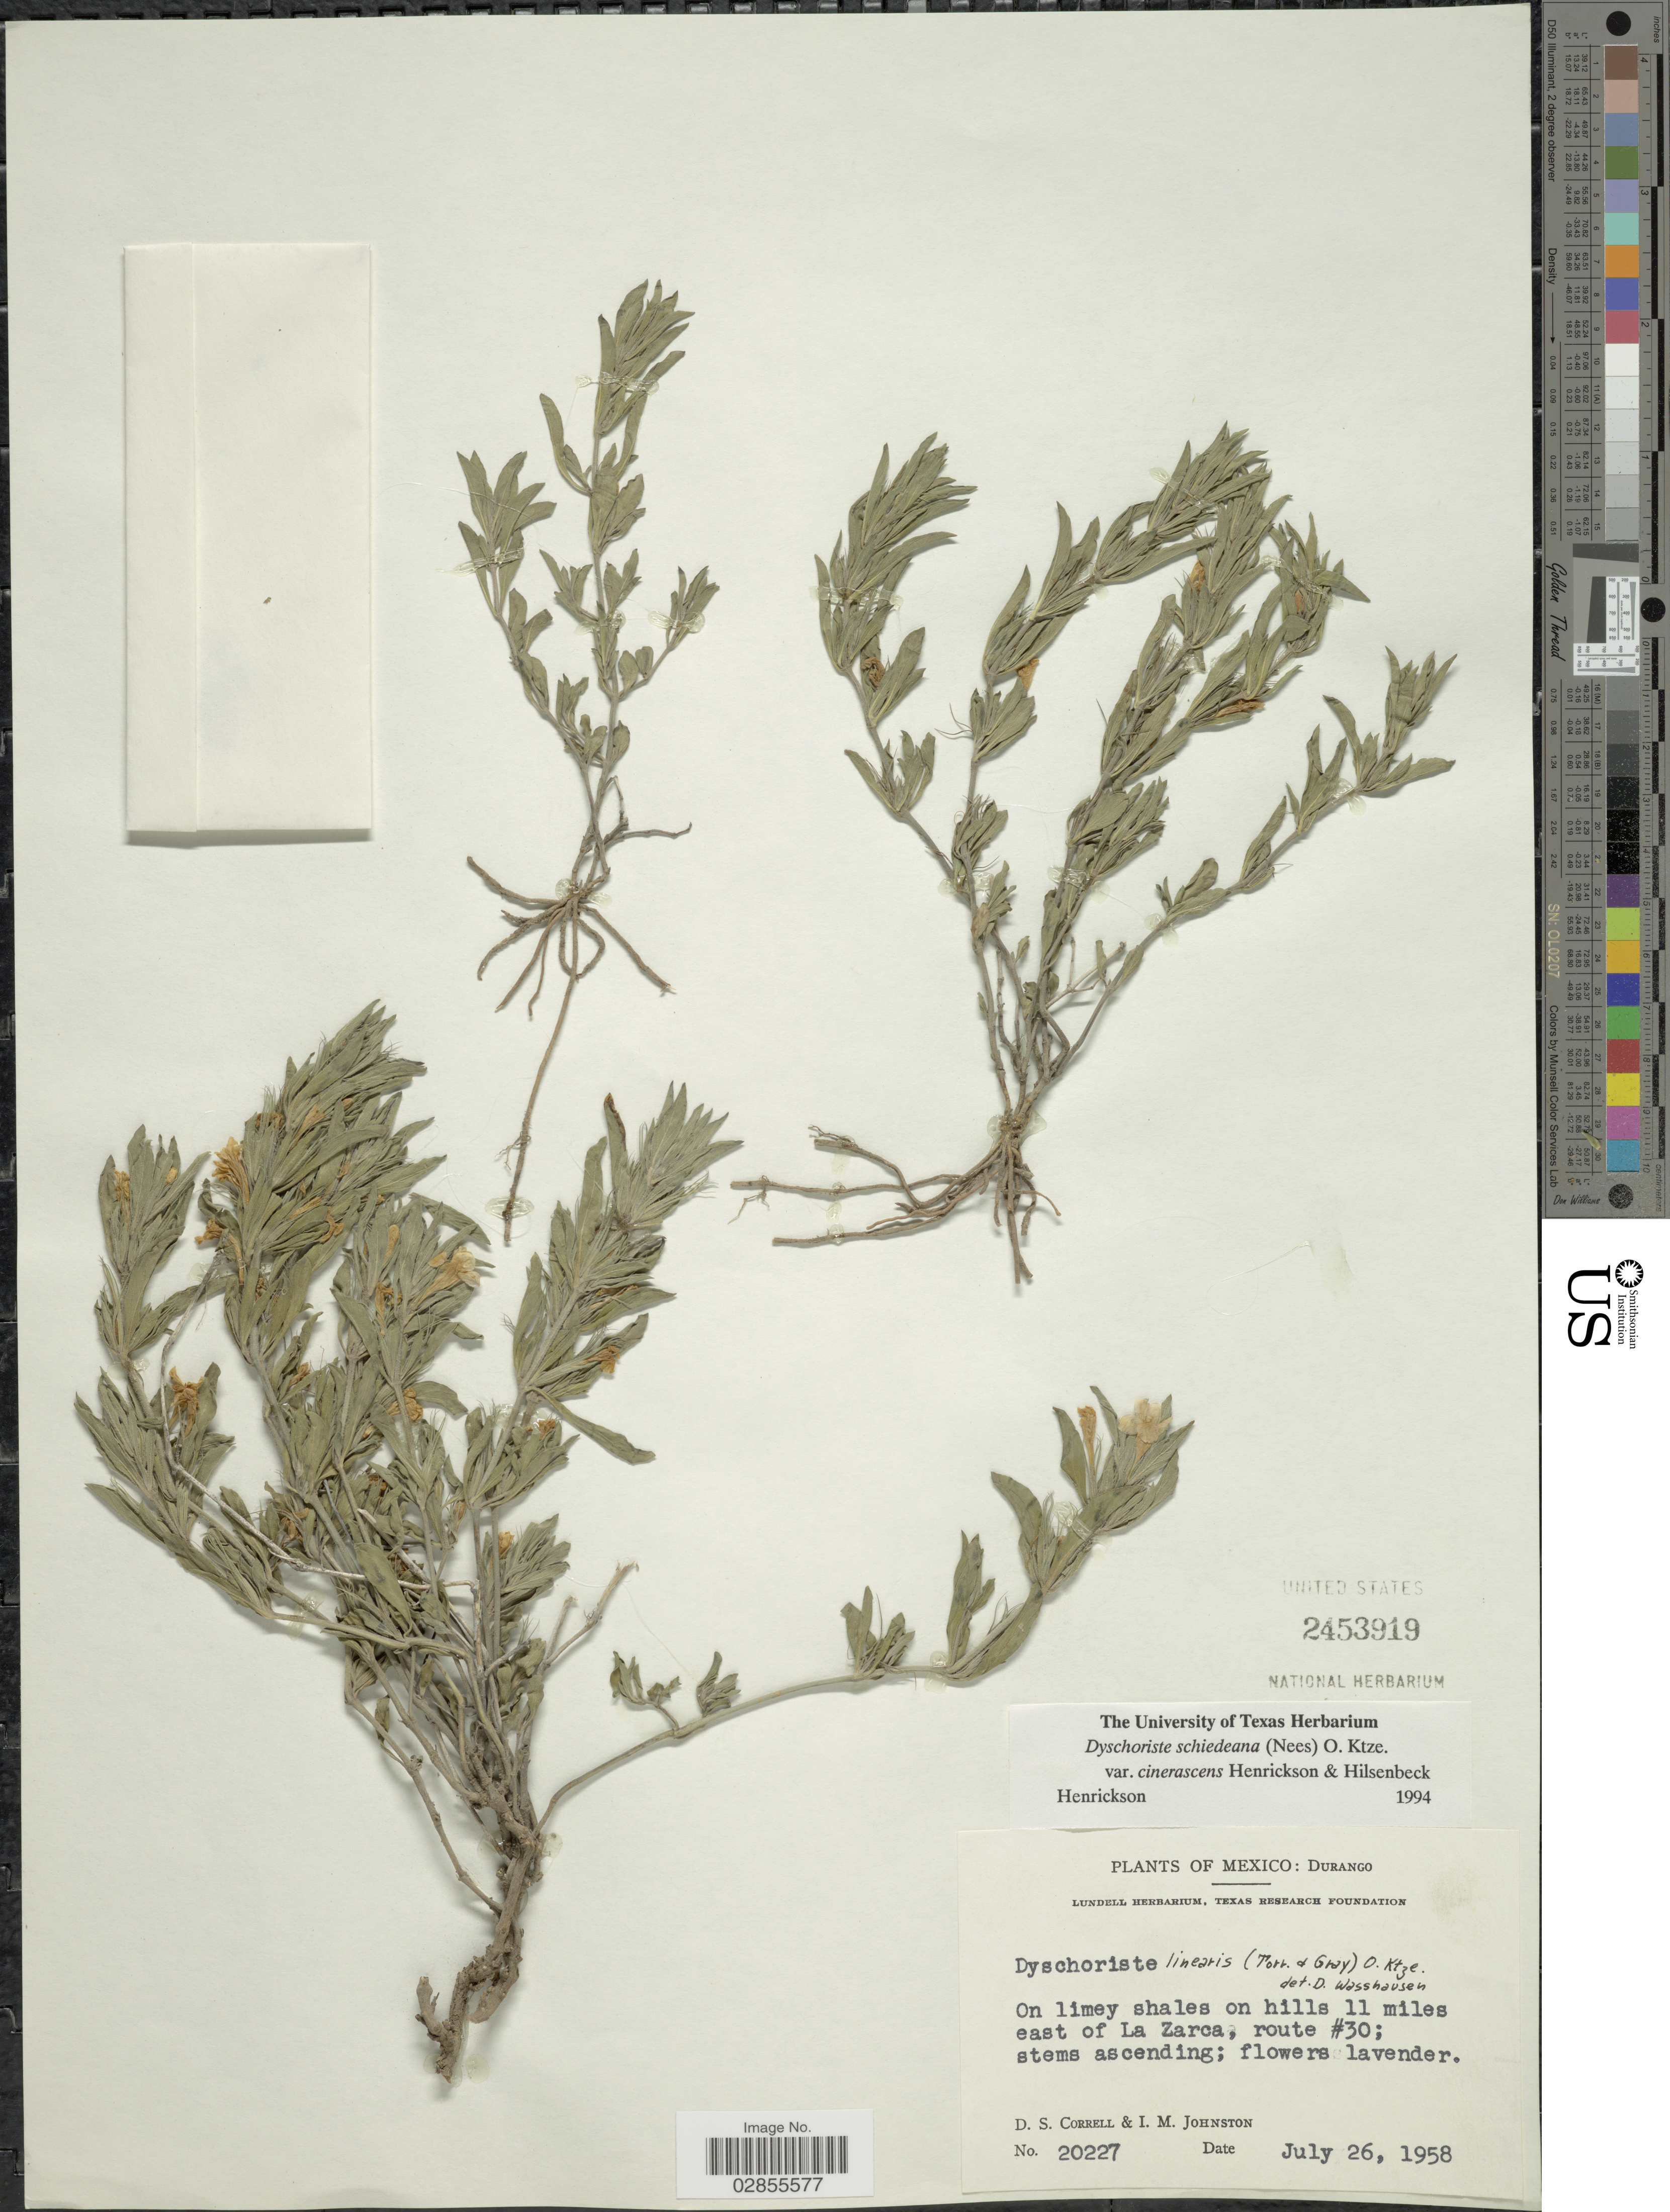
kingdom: Plantae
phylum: Tracheophyta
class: Magnoliopsida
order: Lamiales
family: Acanthaceae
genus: Dyschoriste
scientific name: Dyschoriste schiedeana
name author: (Nees) Kuntze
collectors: D. S. Correll & I.M. Johnston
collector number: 20227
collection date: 1958-07-26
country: Mexico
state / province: Durango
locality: On limey shales on hills 11 miles east of La Zarca, route #30.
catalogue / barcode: US 2453919